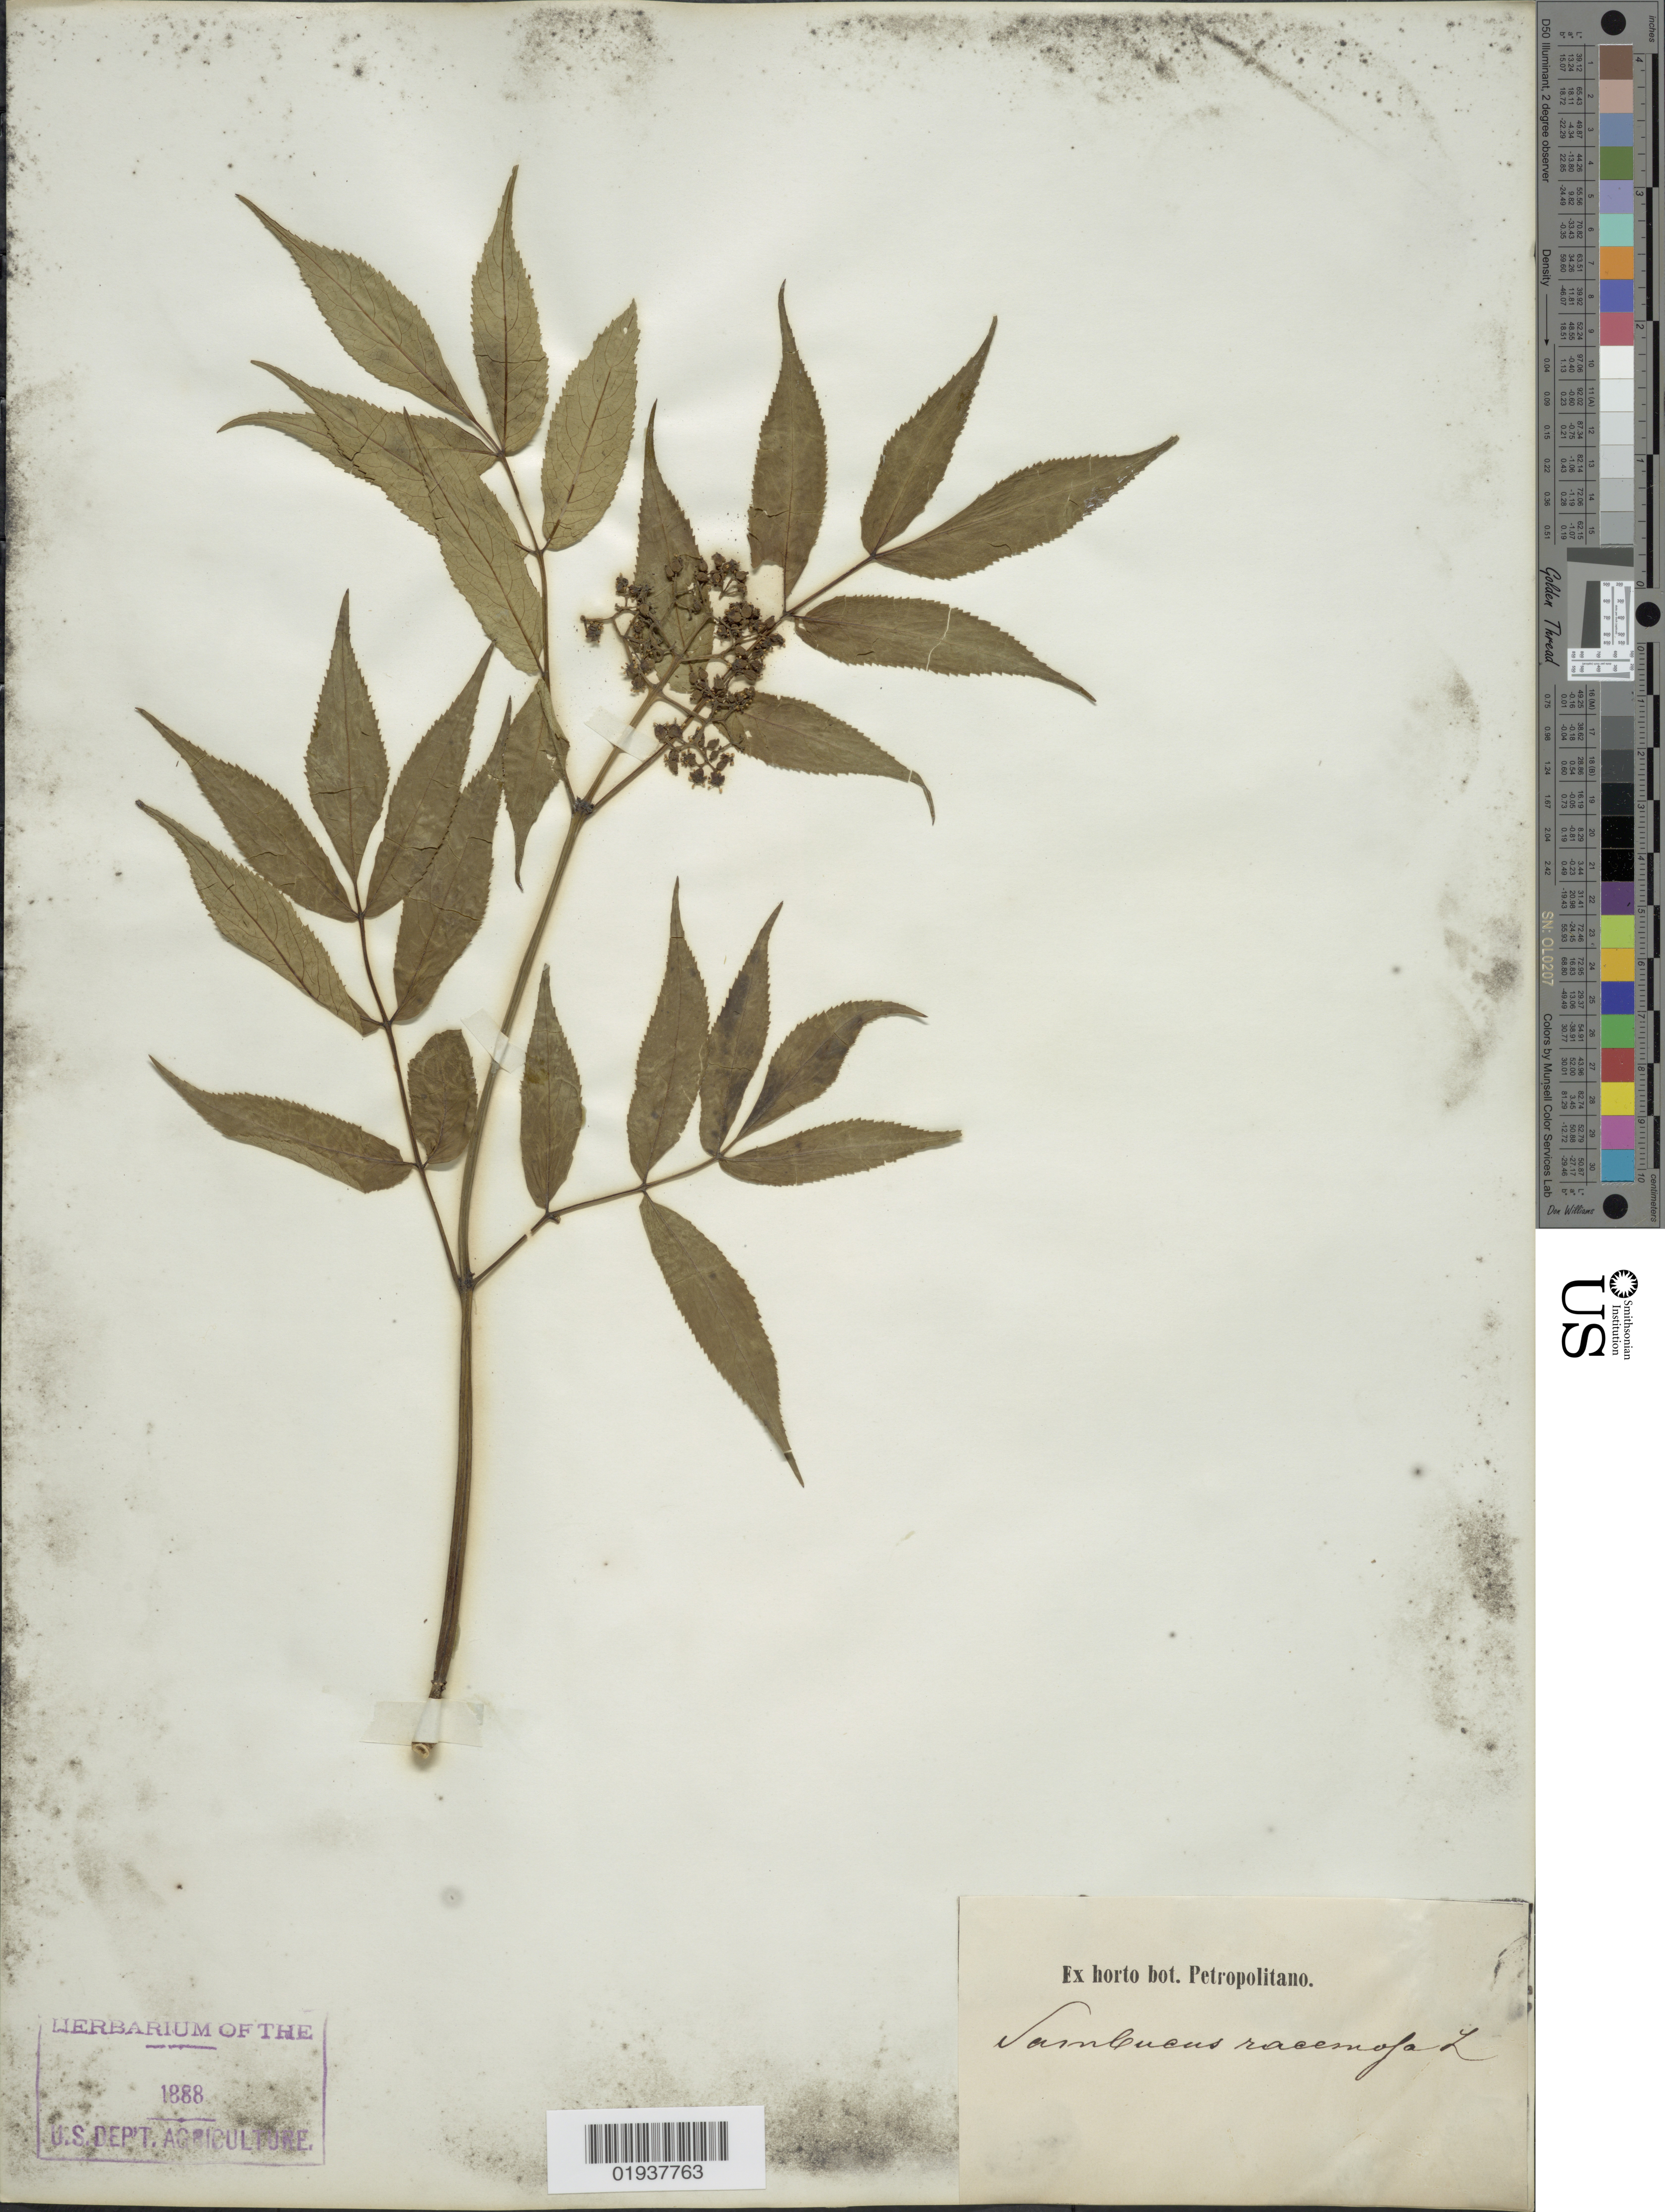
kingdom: Plantae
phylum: Tracheophyta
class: Magnoliopsida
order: Dipsacales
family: Viburnaceae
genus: Sambucus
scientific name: Sambucus racemosa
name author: L.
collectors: ex Horto Bot. Petropolitano